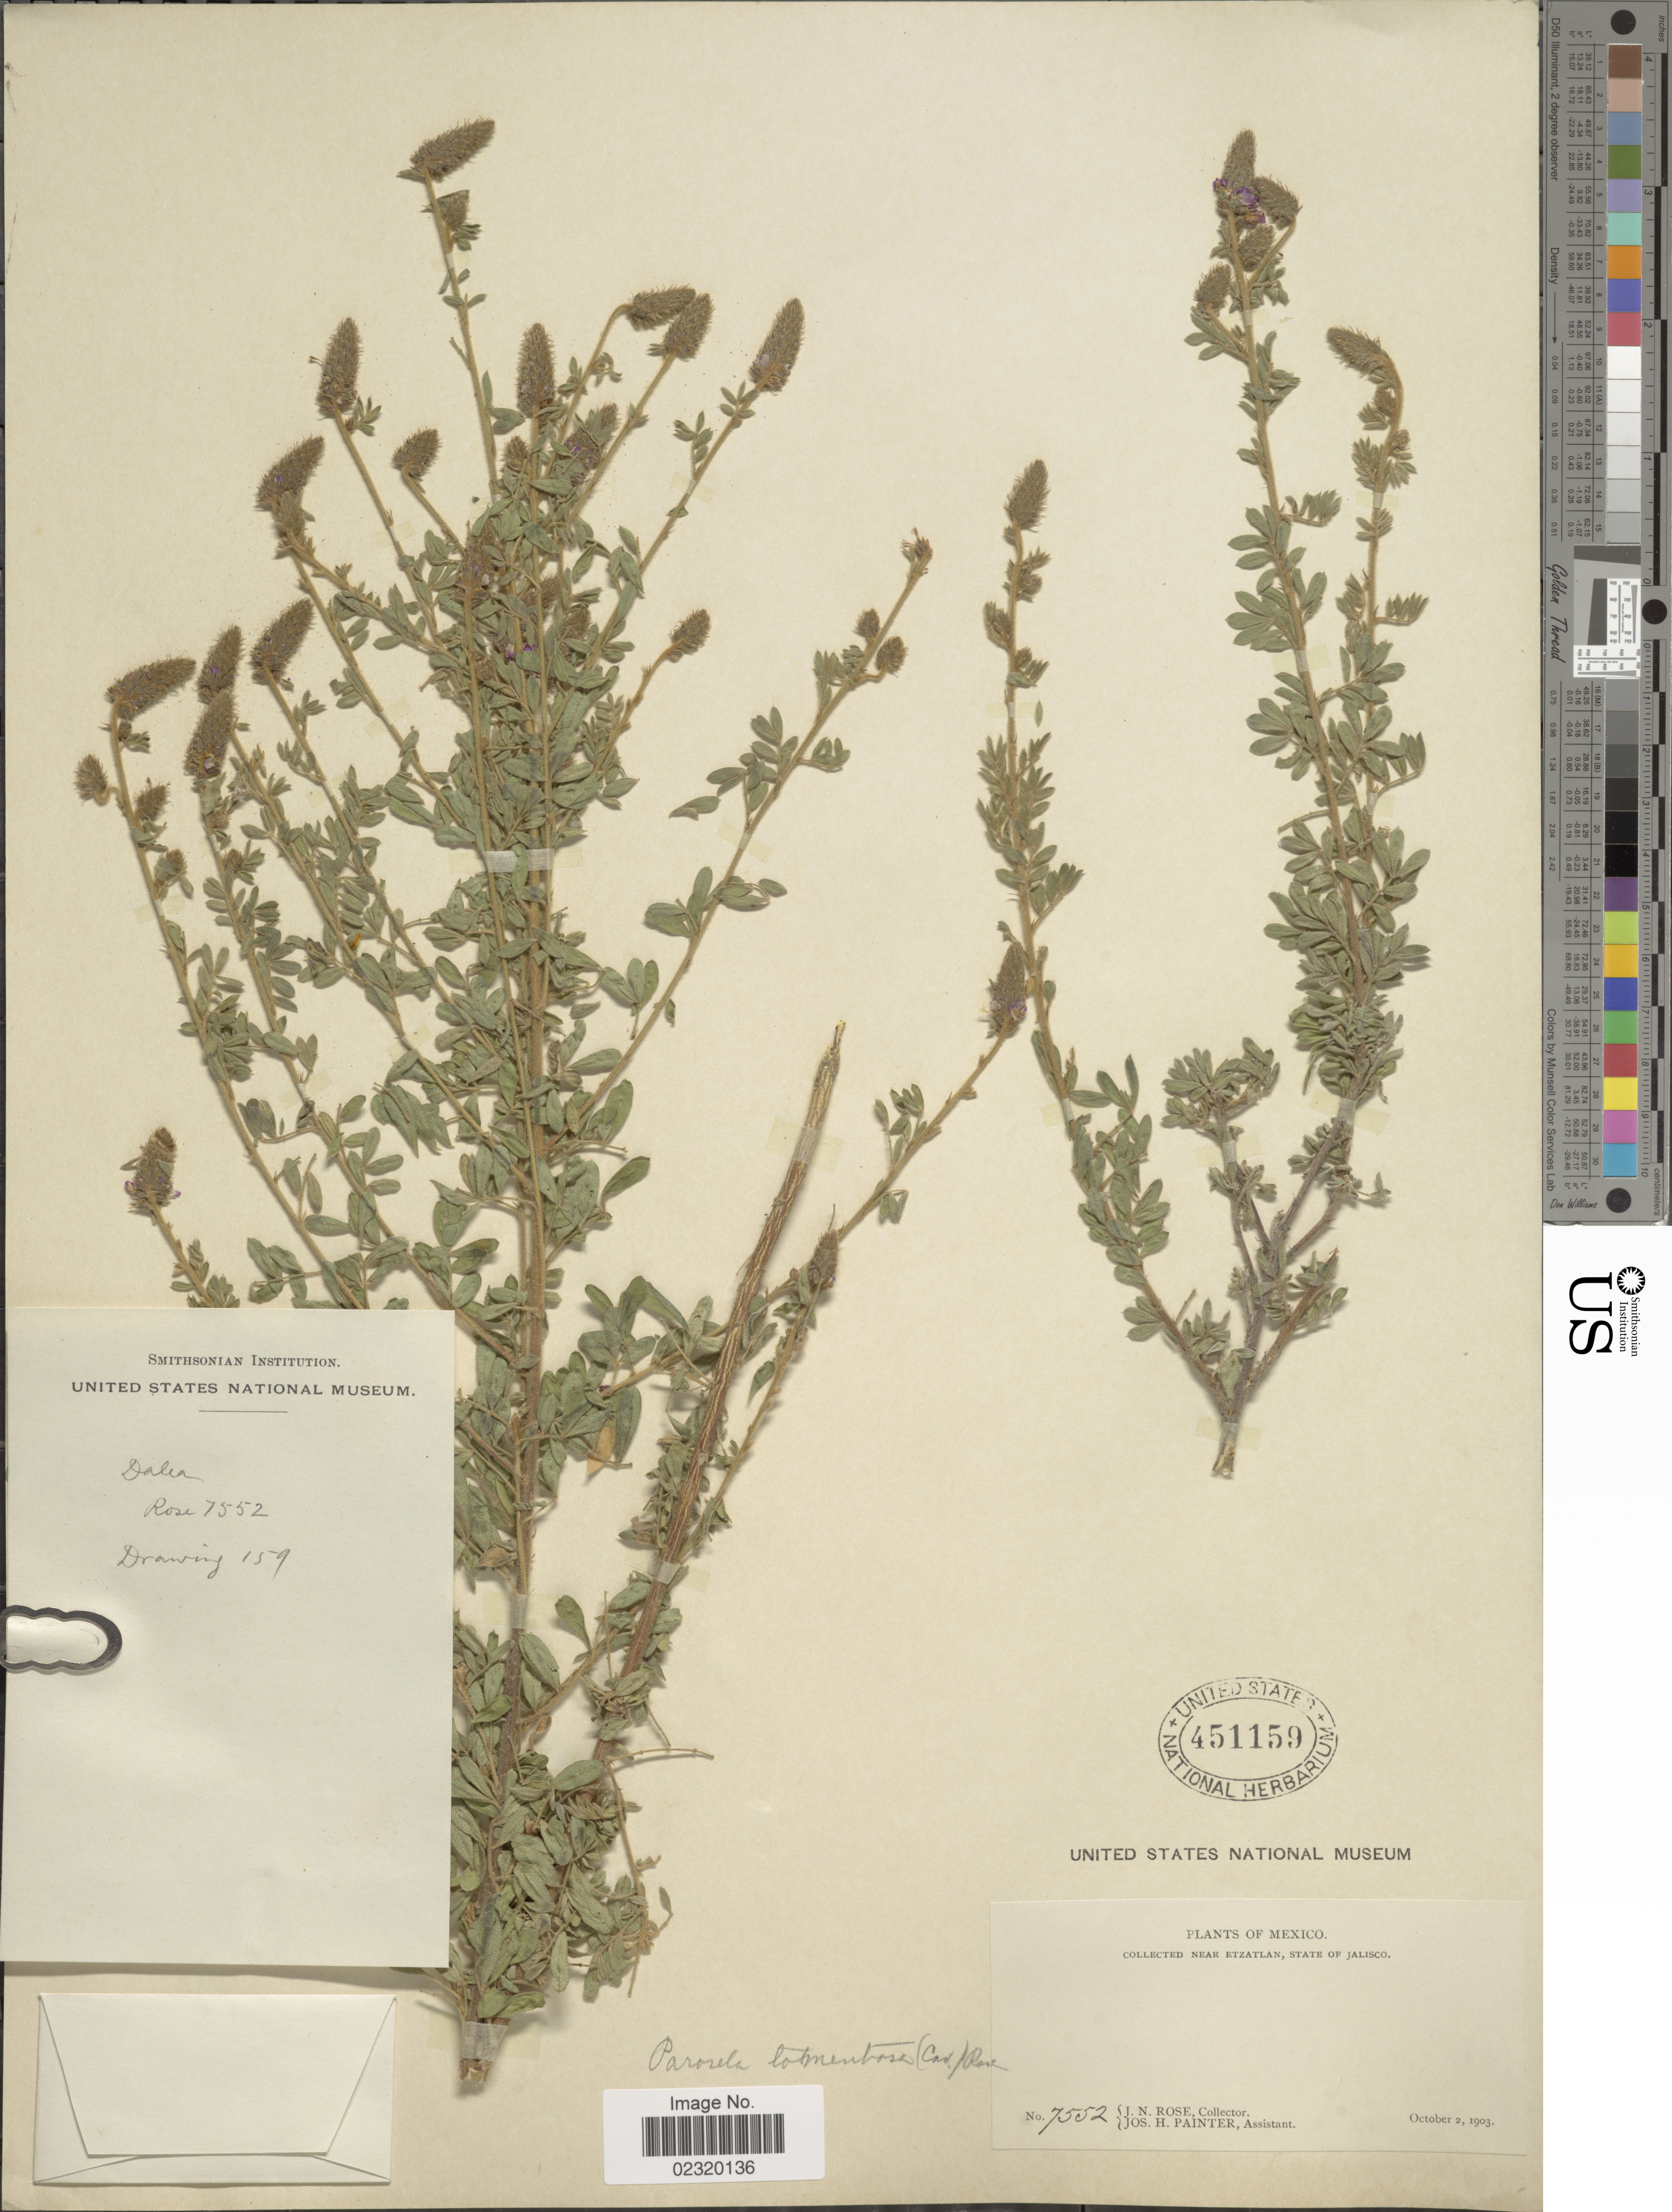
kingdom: Plantae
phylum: Tracheophyta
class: Magnoliopsida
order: Fabales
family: Fabaceae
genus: Dalea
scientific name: Dalea tomentosa var. tomentosa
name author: (Cav.) Willd.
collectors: J. N. Rose & J. H. Painter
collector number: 7552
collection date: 1903-10-02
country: Mexico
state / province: Jalisco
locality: Near Etzatlan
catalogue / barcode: US 451159